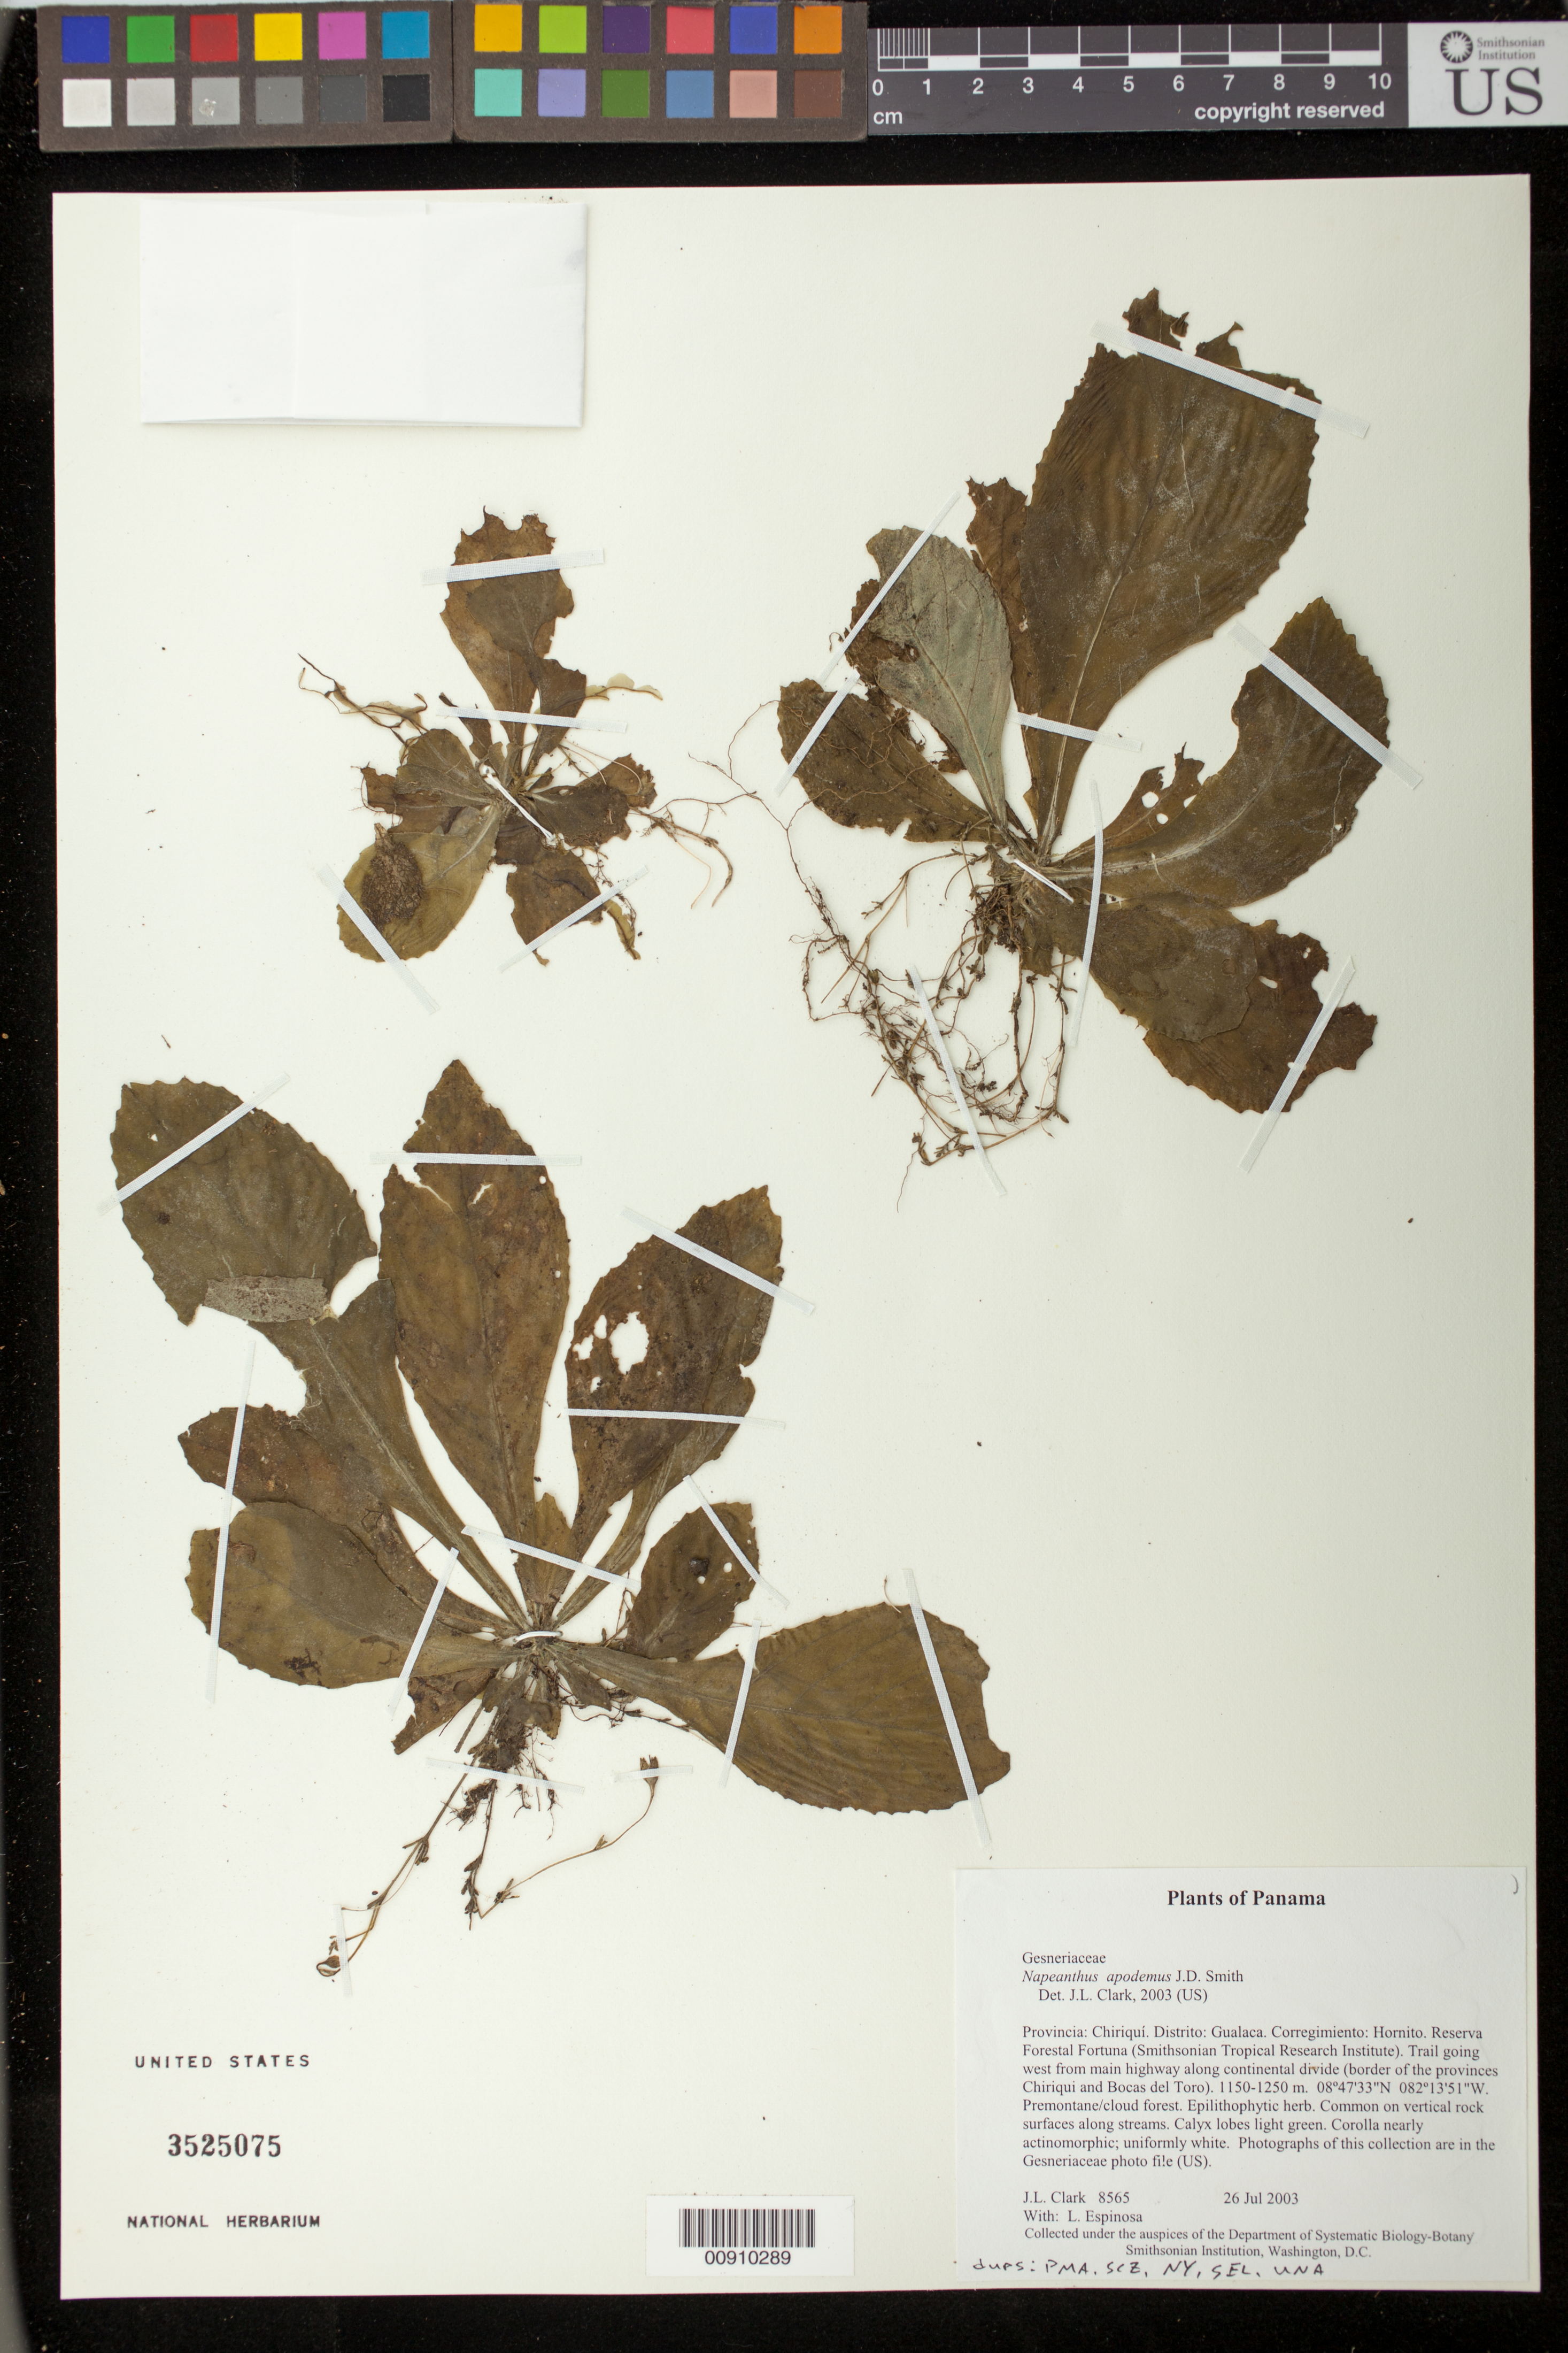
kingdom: Plantae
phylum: Tracheophyta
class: Magnoliopsida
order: Lamiales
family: Gesneriaceae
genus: Napeanthus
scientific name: Napeanthus apodemus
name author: Donn. Sm.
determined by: Clark, J. L., (SEL), The Marie Selby Botanical Garden (UNITED STATES)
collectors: J. L. Clark & L. Espinosa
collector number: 8565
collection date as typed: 26 Jul 2003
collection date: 2003-07-26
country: Panama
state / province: Chiriquí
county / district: Gualaca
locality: Gualaca. Corregimiento: Hornito. Reserva Forestal Fortuna (Smithsonian Tropical Research Institute). Trail going west from main highway along continental divide (border of the provinces Chiriqui and Bocas del Toro).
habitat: Premontane/cloud forest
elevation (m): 1150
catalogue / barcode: US 3525075